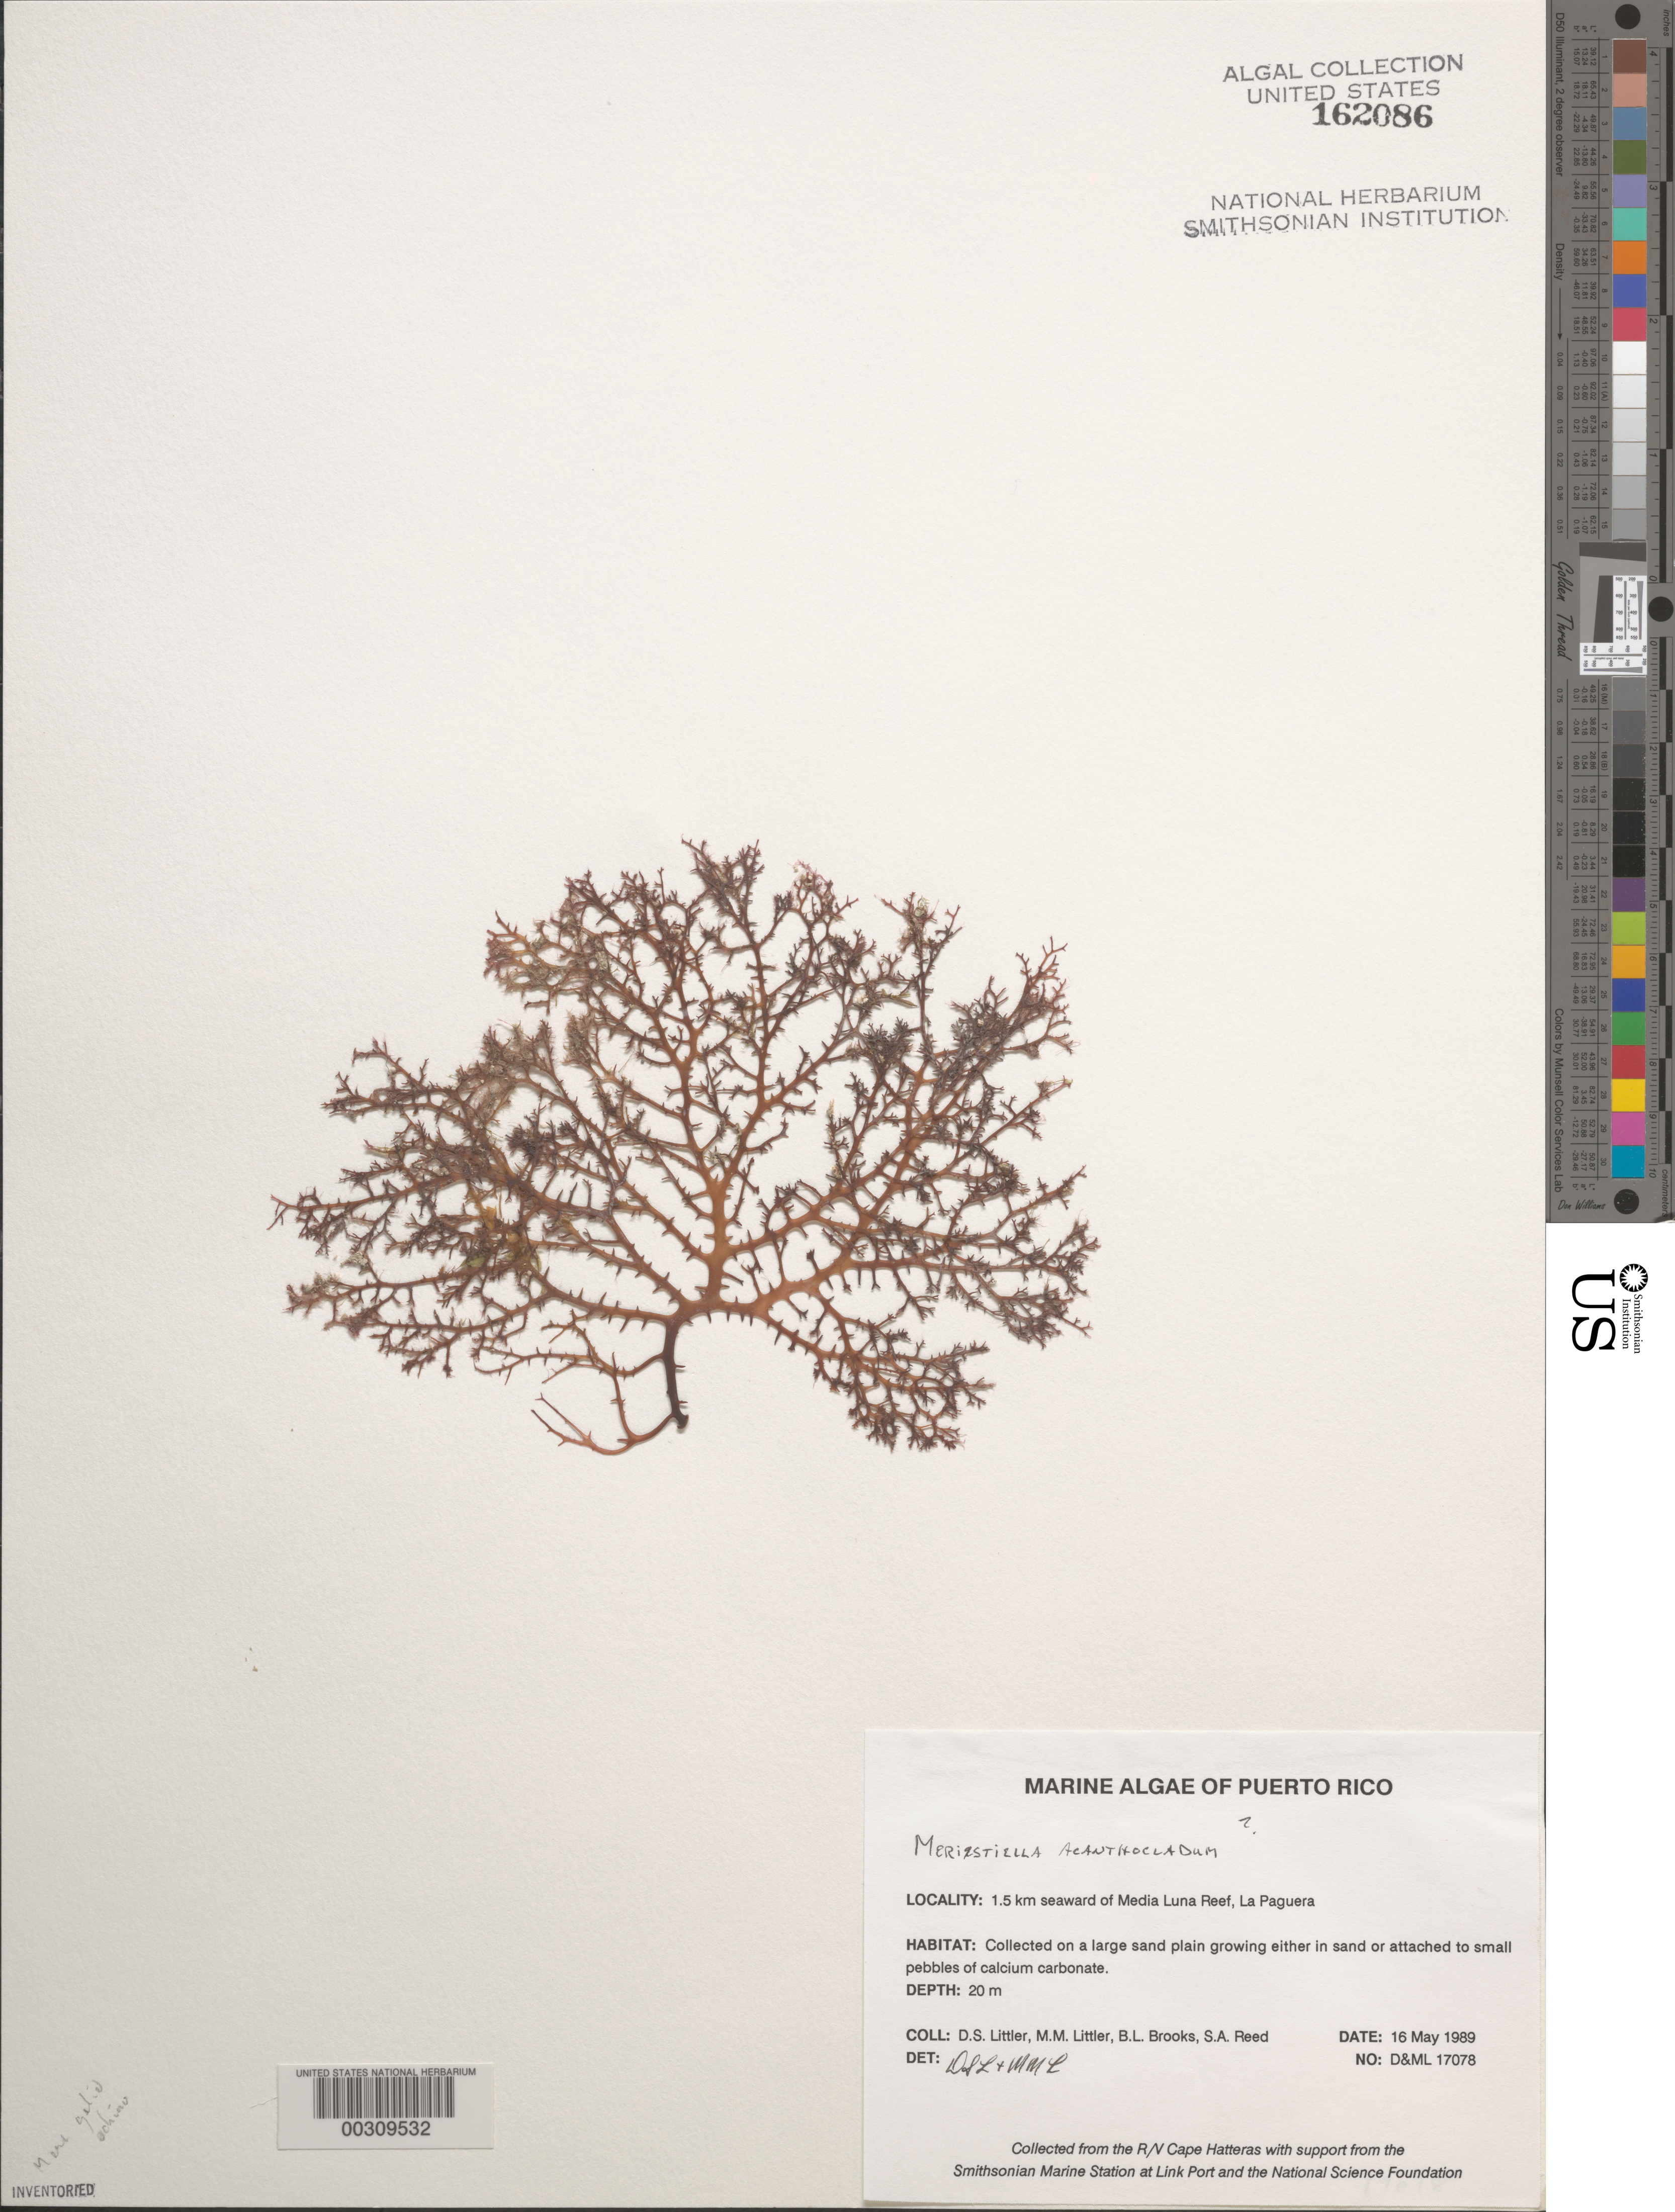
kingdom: Plantae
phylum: Rhodophyta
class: Florideophyceae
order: Gigartinales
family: Areschougiaceae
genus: Meristiella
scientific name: Meristiella acanthocladum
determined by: Littler, D. S.; Littler, M. M.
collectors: D. S. Littler, M. M. Littler, B. Brooks & S. Reed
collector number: D&ML 17078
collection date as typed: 16 May 1989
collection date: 1989-05-16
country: Puerto Rico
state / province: Lajas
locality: La Parguera, 1.5 km seaward of Media Luna Reef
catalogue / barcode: US 162086